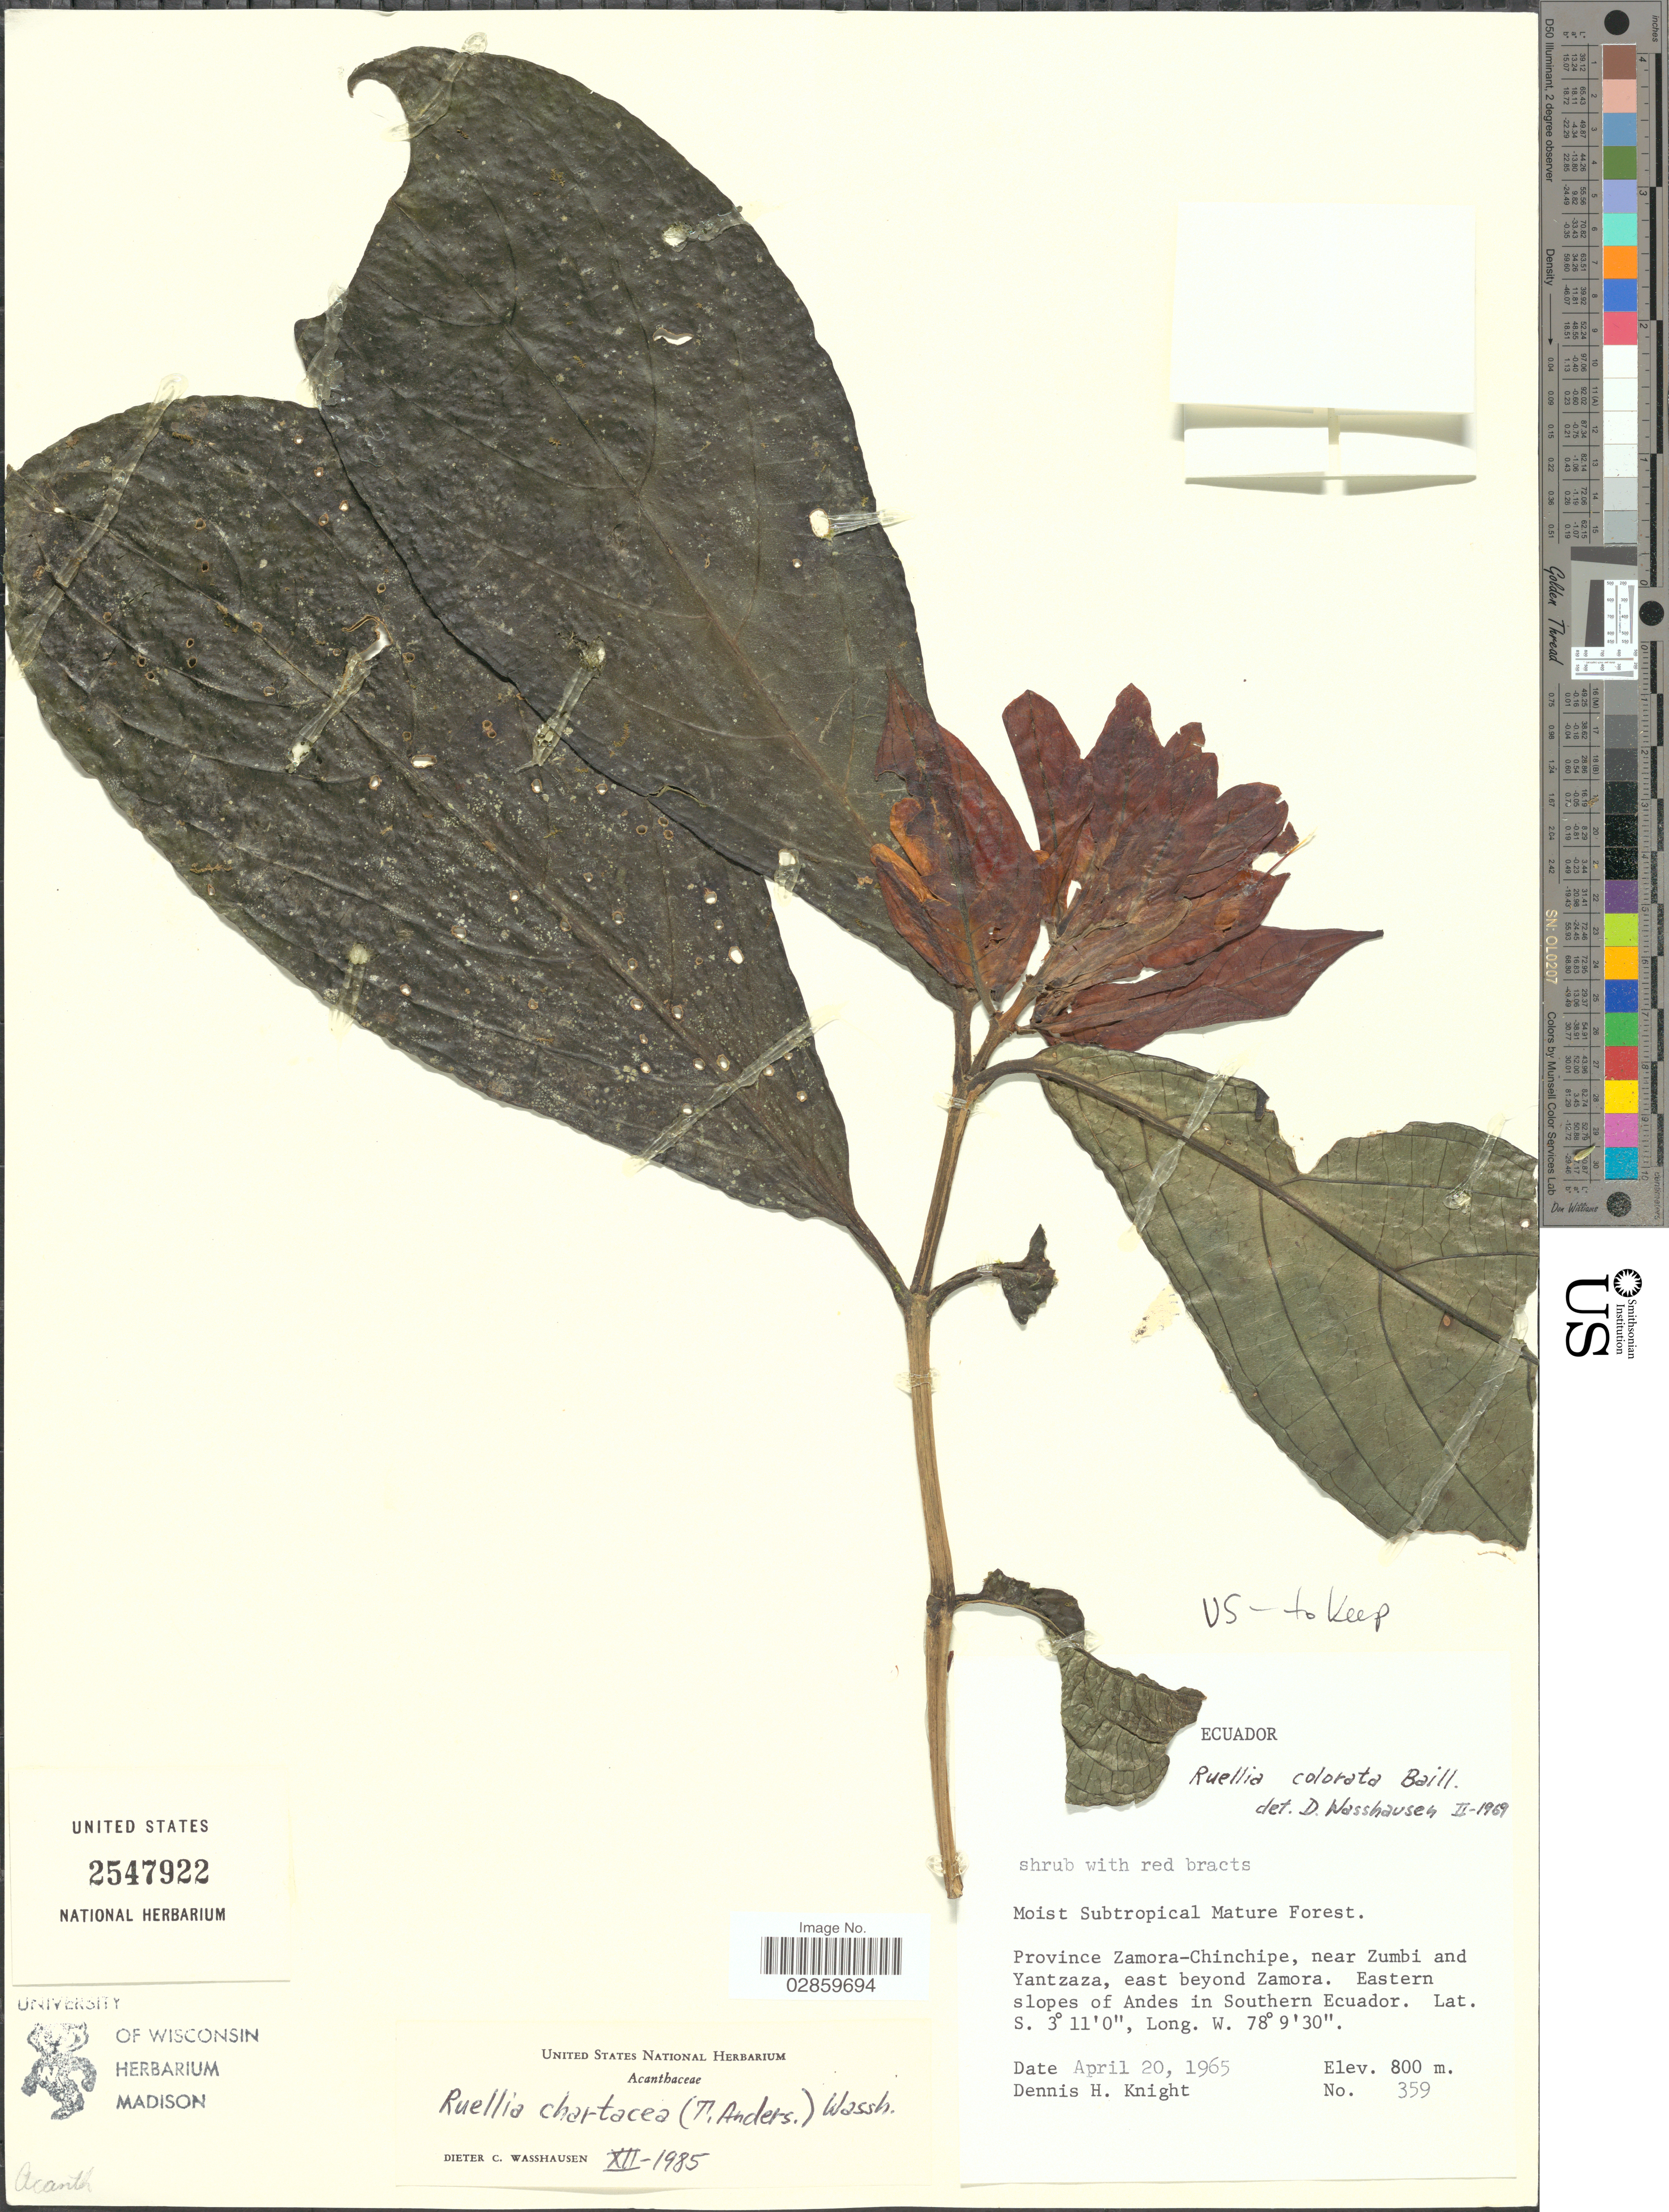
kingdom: Plantae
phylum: Tracheophyta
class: Magnoliopsida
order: Lamiales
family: Acanthaceae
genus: Ruellia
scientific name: Ruellia chartacea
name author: (T. Anderson) Wassh.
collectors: D. Knight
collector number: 359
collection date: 1965-04-20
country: Ecuador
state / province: Zamora-Chinchipe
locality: Near Zumbi and Yantzaza, east beyond Zamora. Eastern slopes of Andes in Southern Ecuador.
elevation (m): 800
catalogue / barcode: US 2547922